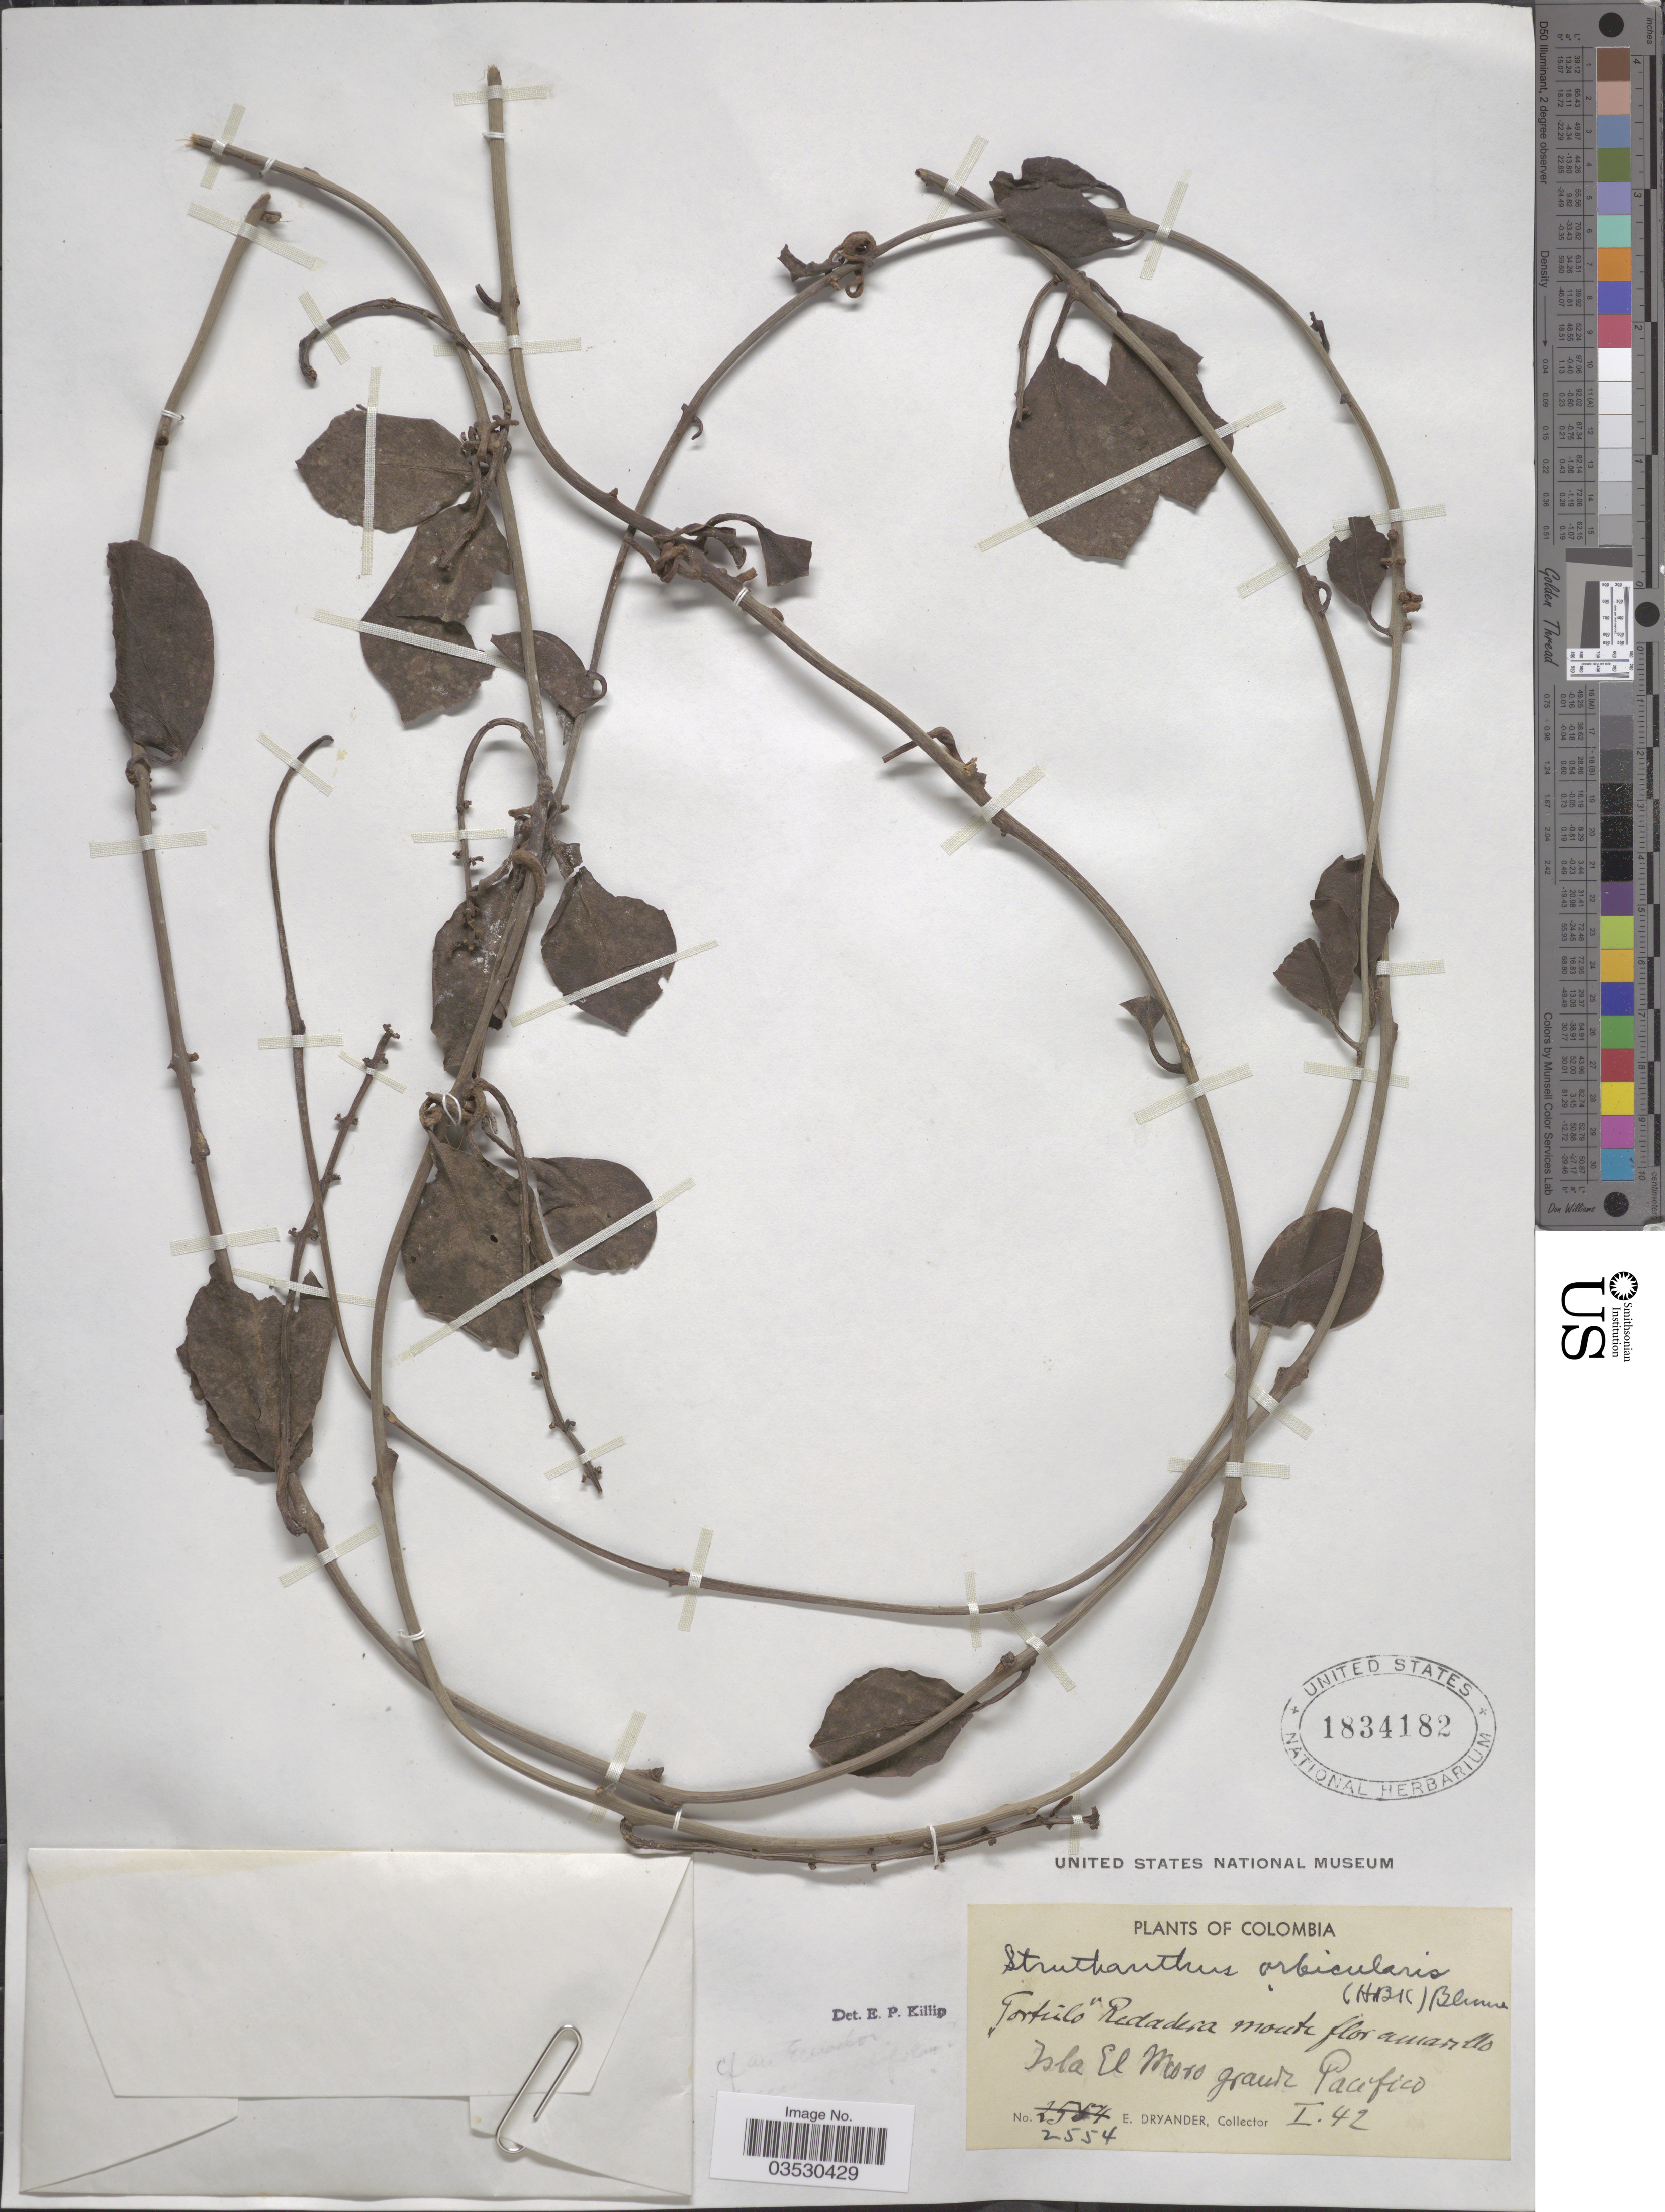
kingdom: Plantae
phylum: Tracheophyta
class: Magnoliopsida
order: Santalales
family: Loranthaceae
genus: Struthanthus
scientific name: Struthanthus orbicularis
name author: (Kunth) Blume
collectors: E. Dryander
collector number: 2554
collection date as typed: Transcribed d/m/y: /1/42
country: Colombia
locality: Isla El Moro grande Pacifico.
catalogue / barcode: US 1834182